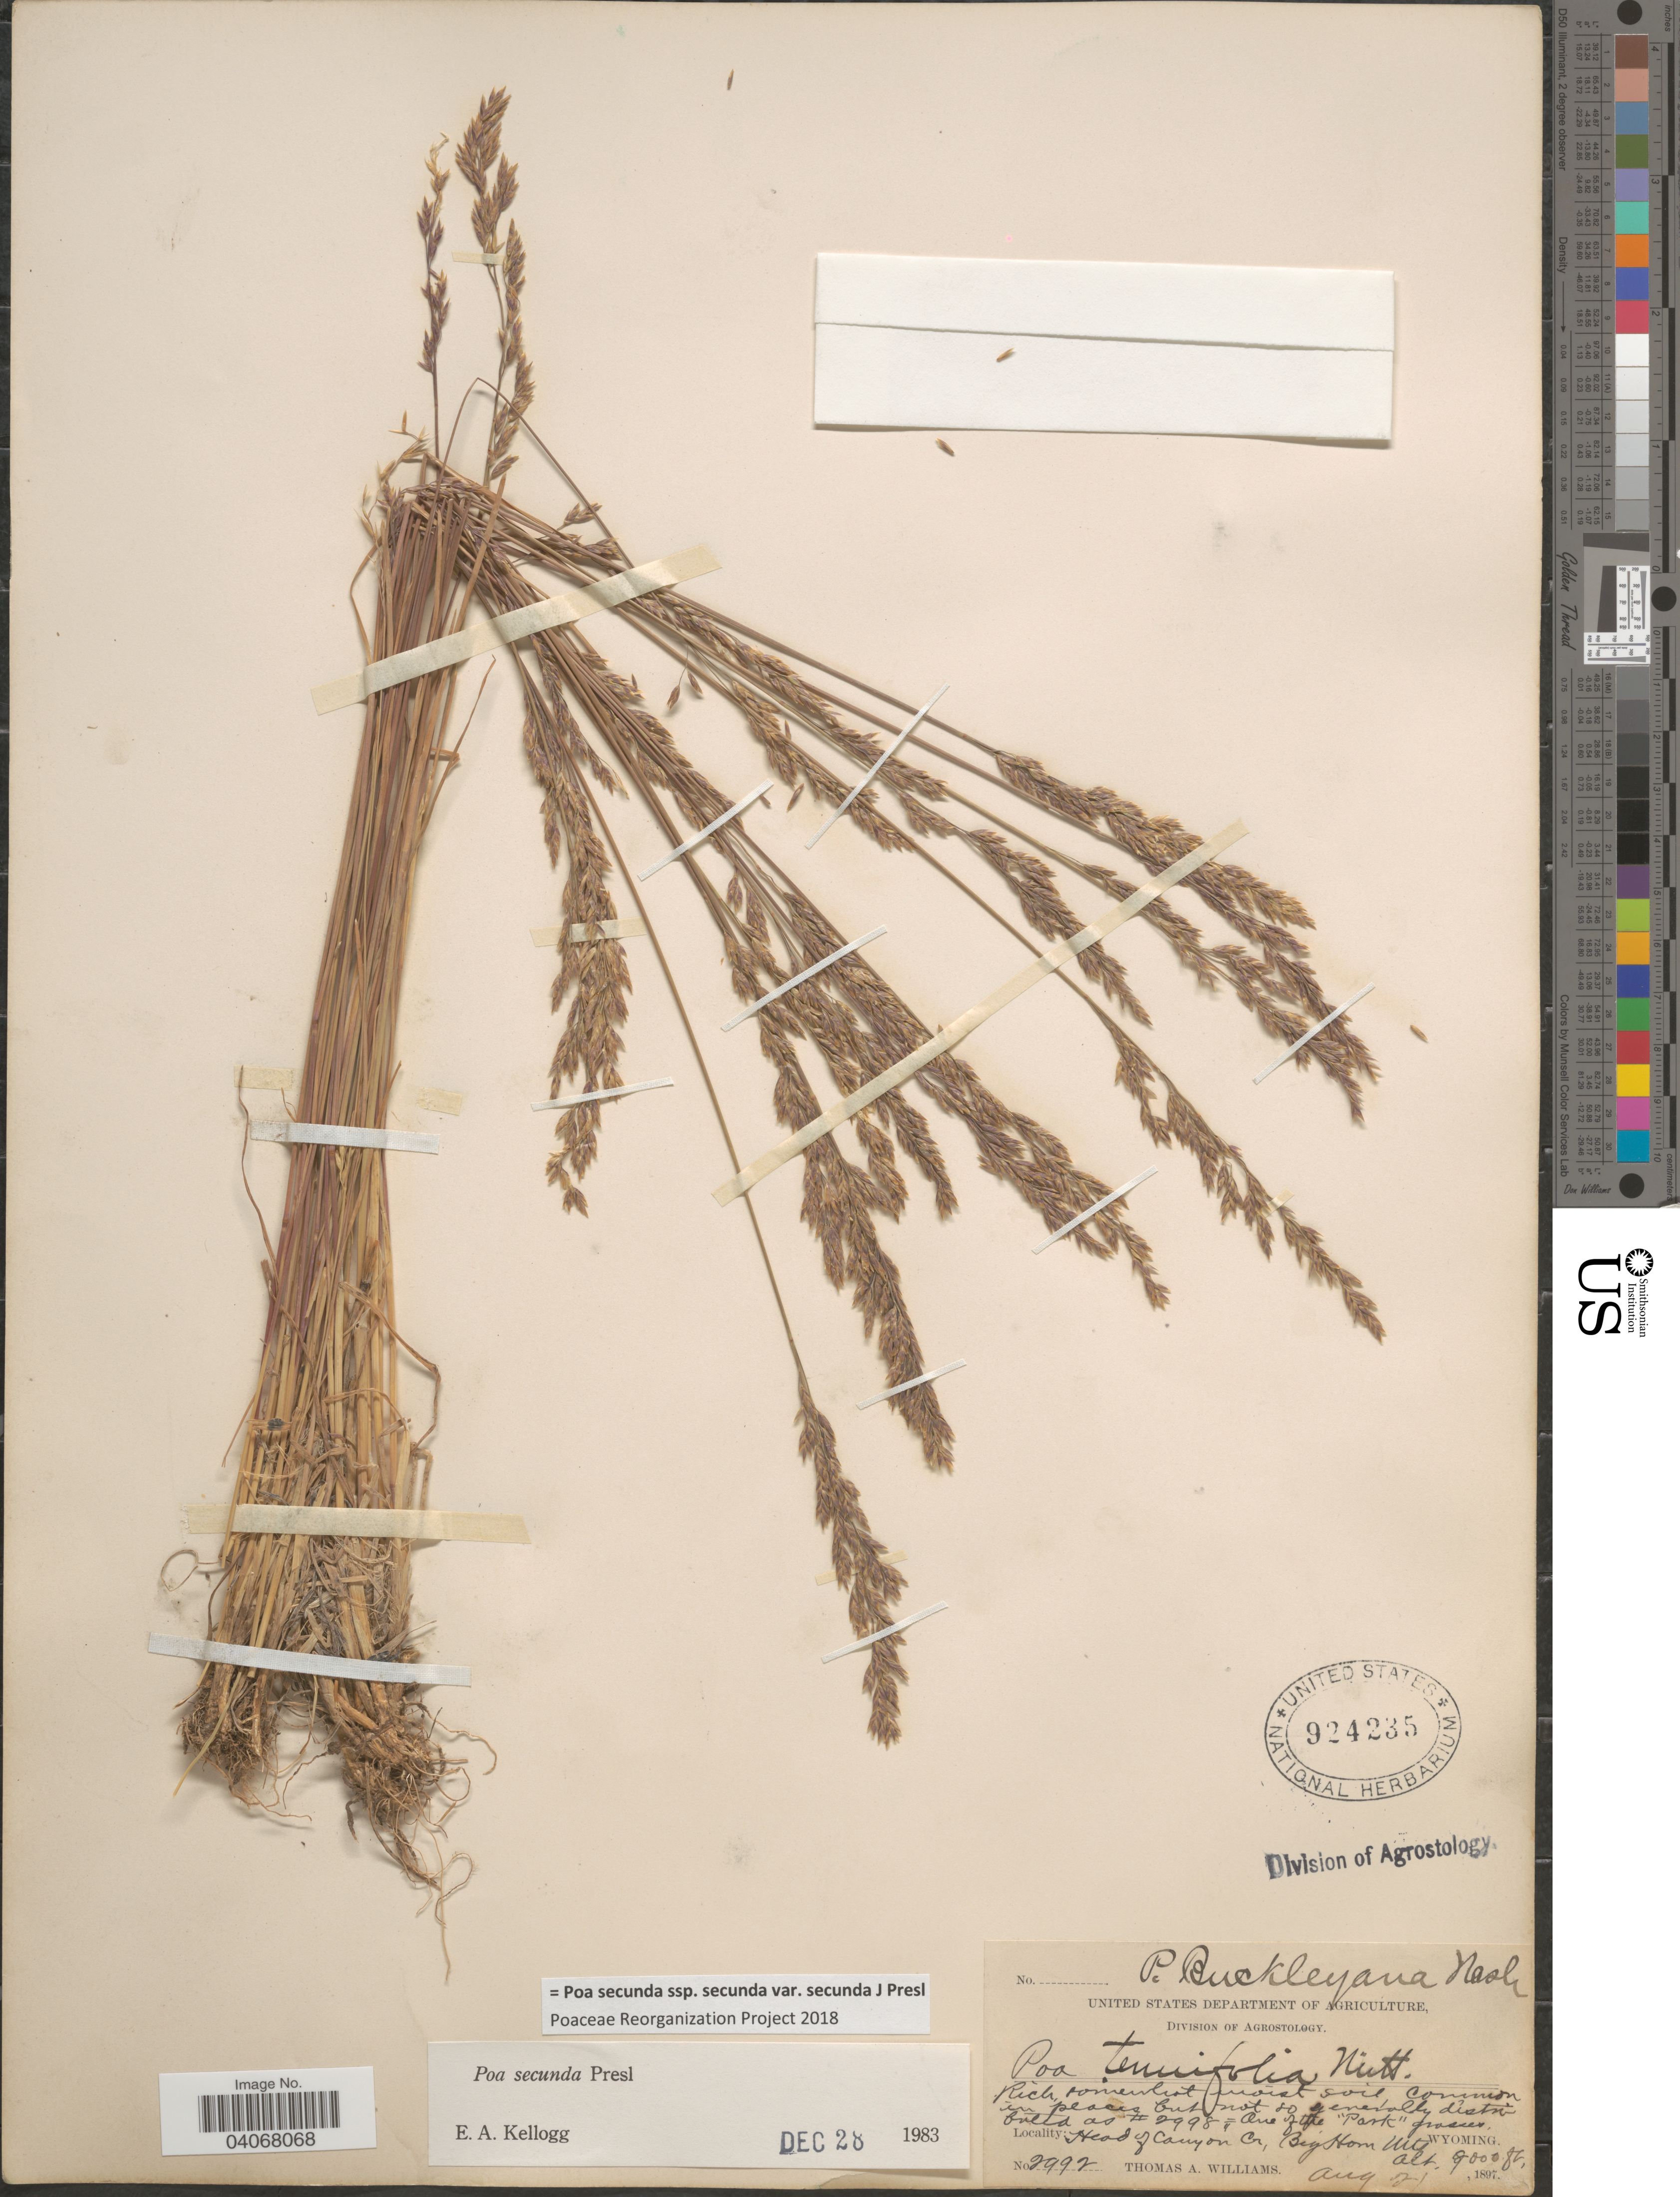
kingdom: Plantae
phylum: Tracheophyta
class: Liliopsida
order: Poales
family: Poaceae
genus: Poa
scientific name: Poa secunda subsp. secunda var. secunda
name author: J. Presl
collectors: T. A. Williams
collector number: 2992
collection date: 1897-08-21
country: United States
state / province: Wyoming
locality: Head of Canyon Cr. Big Horn Mts.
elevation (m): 2743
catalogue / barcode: US 924235